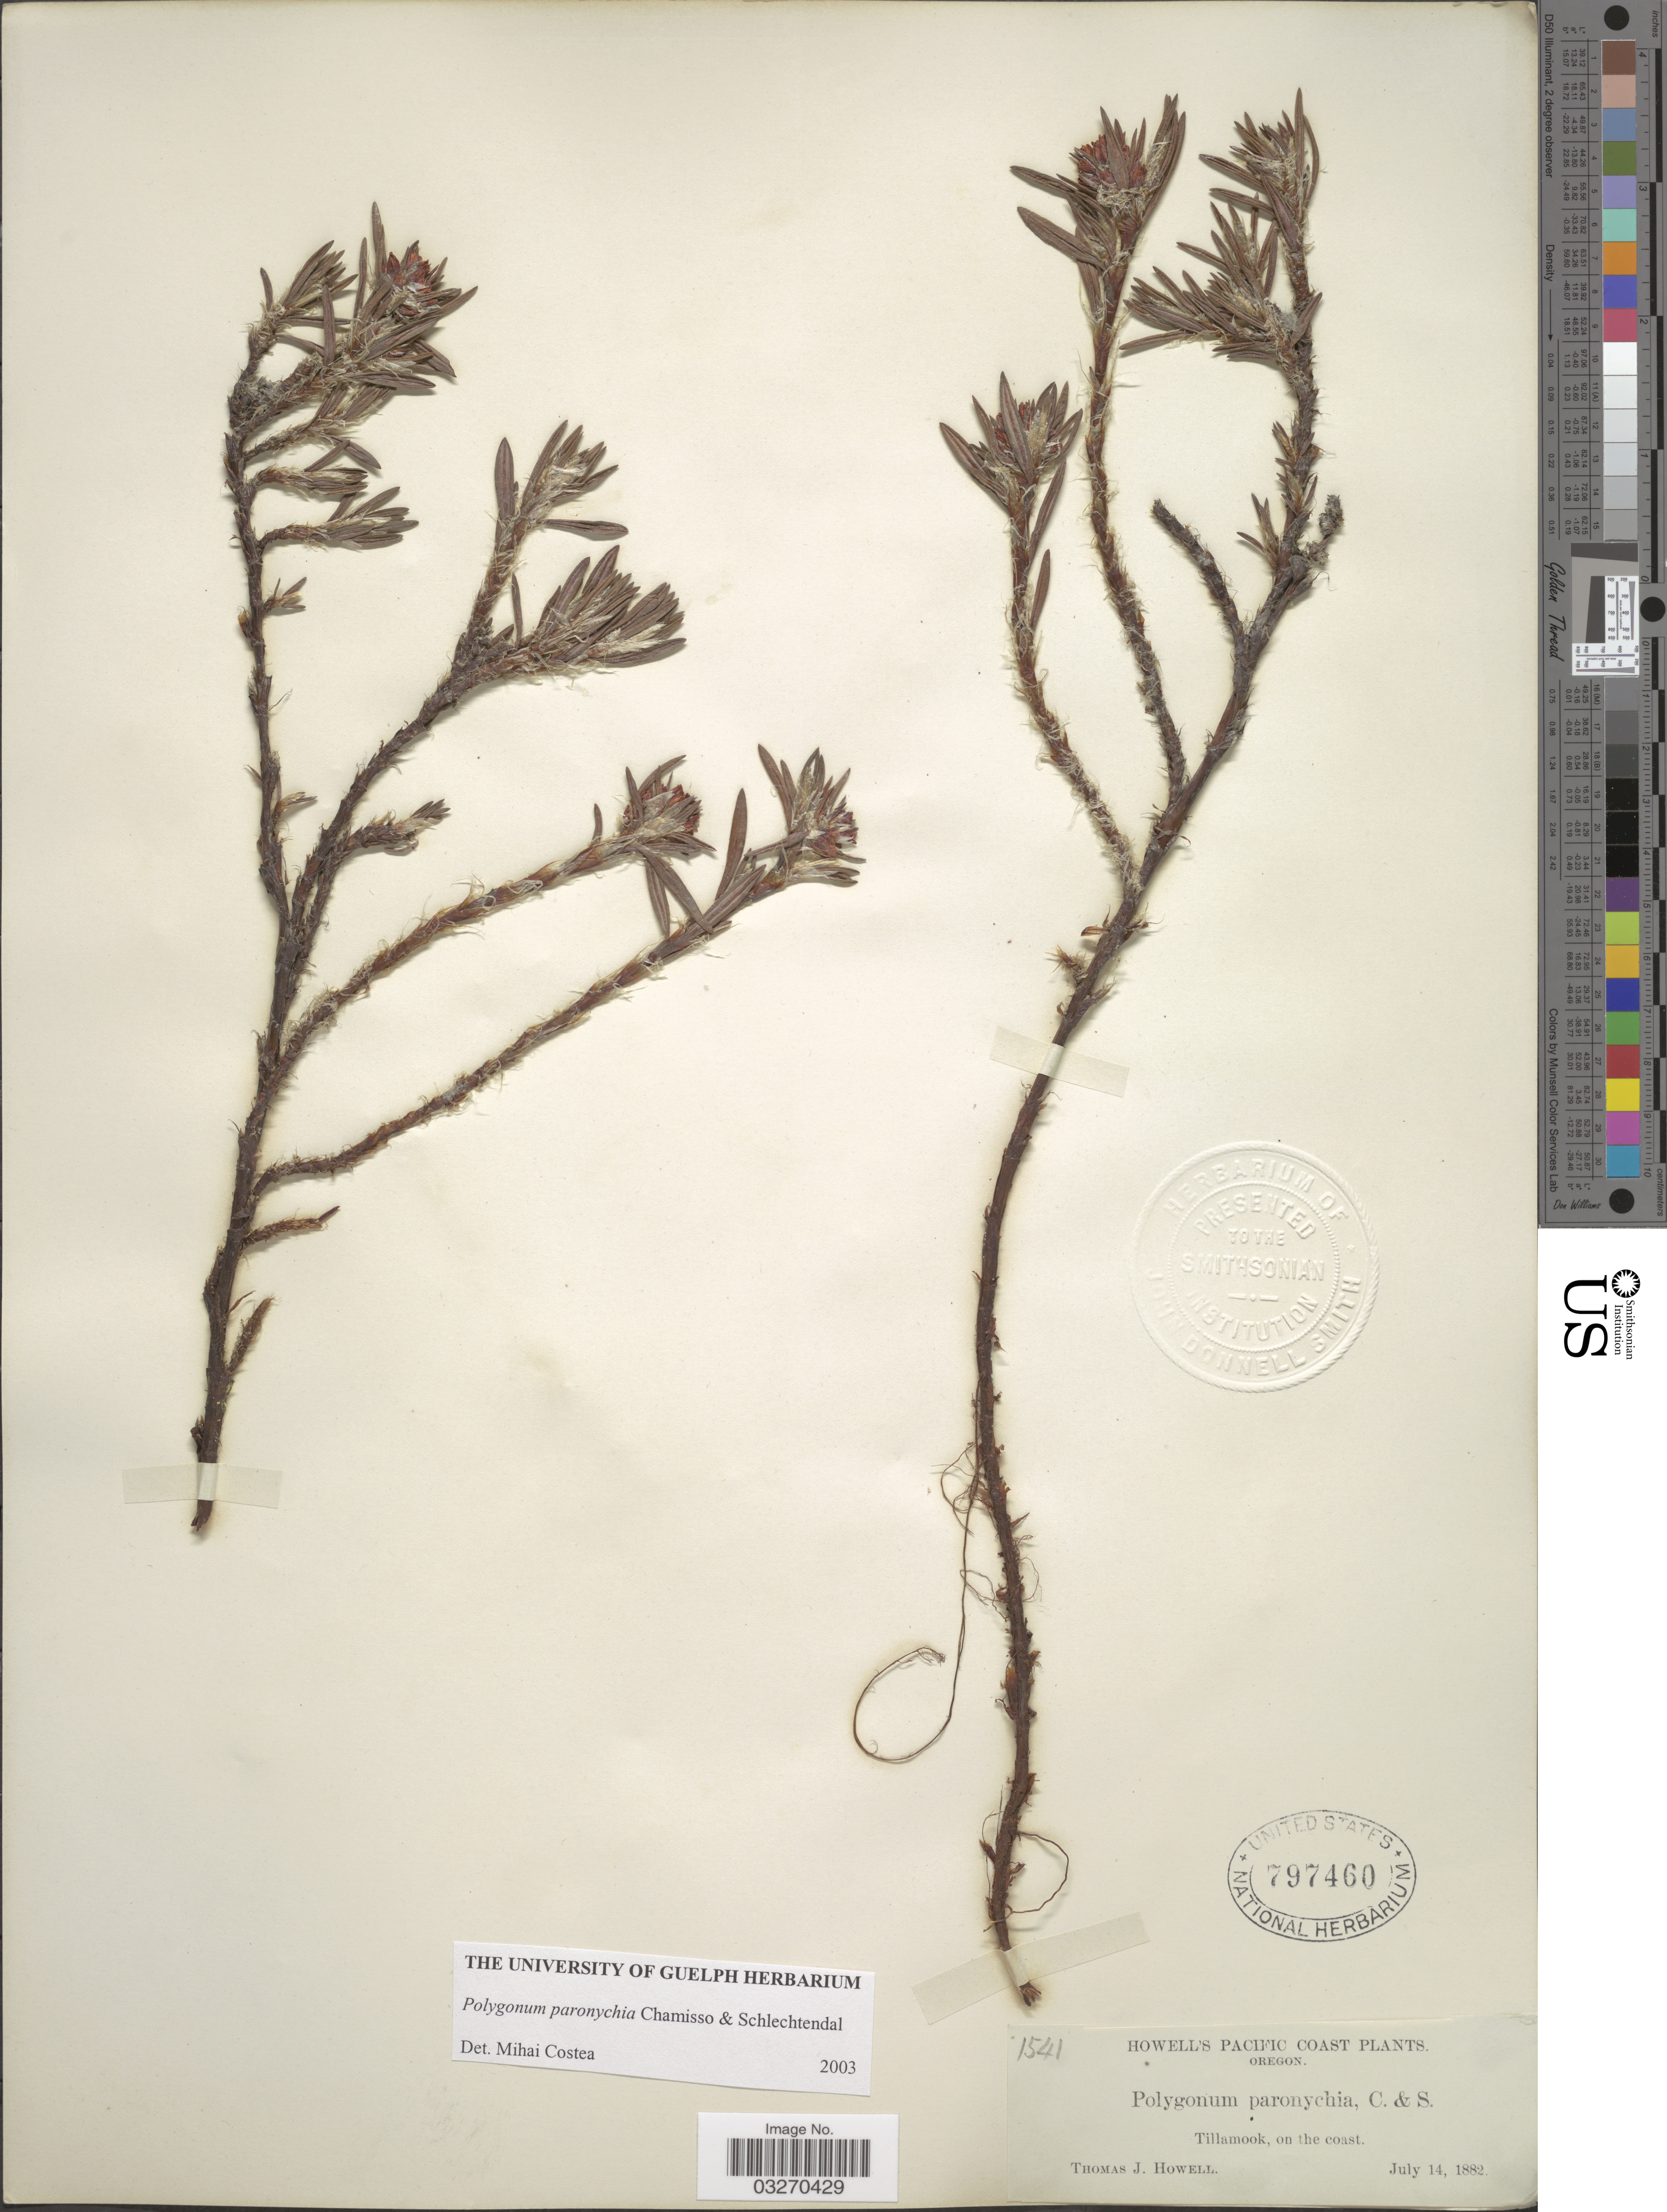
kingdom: Plantae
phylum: Tracheophyta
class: Magnoliopsida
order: Caryophyllales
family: Polygonaceae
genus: Polygonum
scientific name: Polygonum paronychia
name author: Cham. & Schltdl.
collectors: T. J. Howell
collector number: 1541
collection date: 1882-07-14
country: United States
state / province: Oregon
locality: Pacific Coast Plants. Tillamook, on the coast.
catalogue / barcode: US 797460